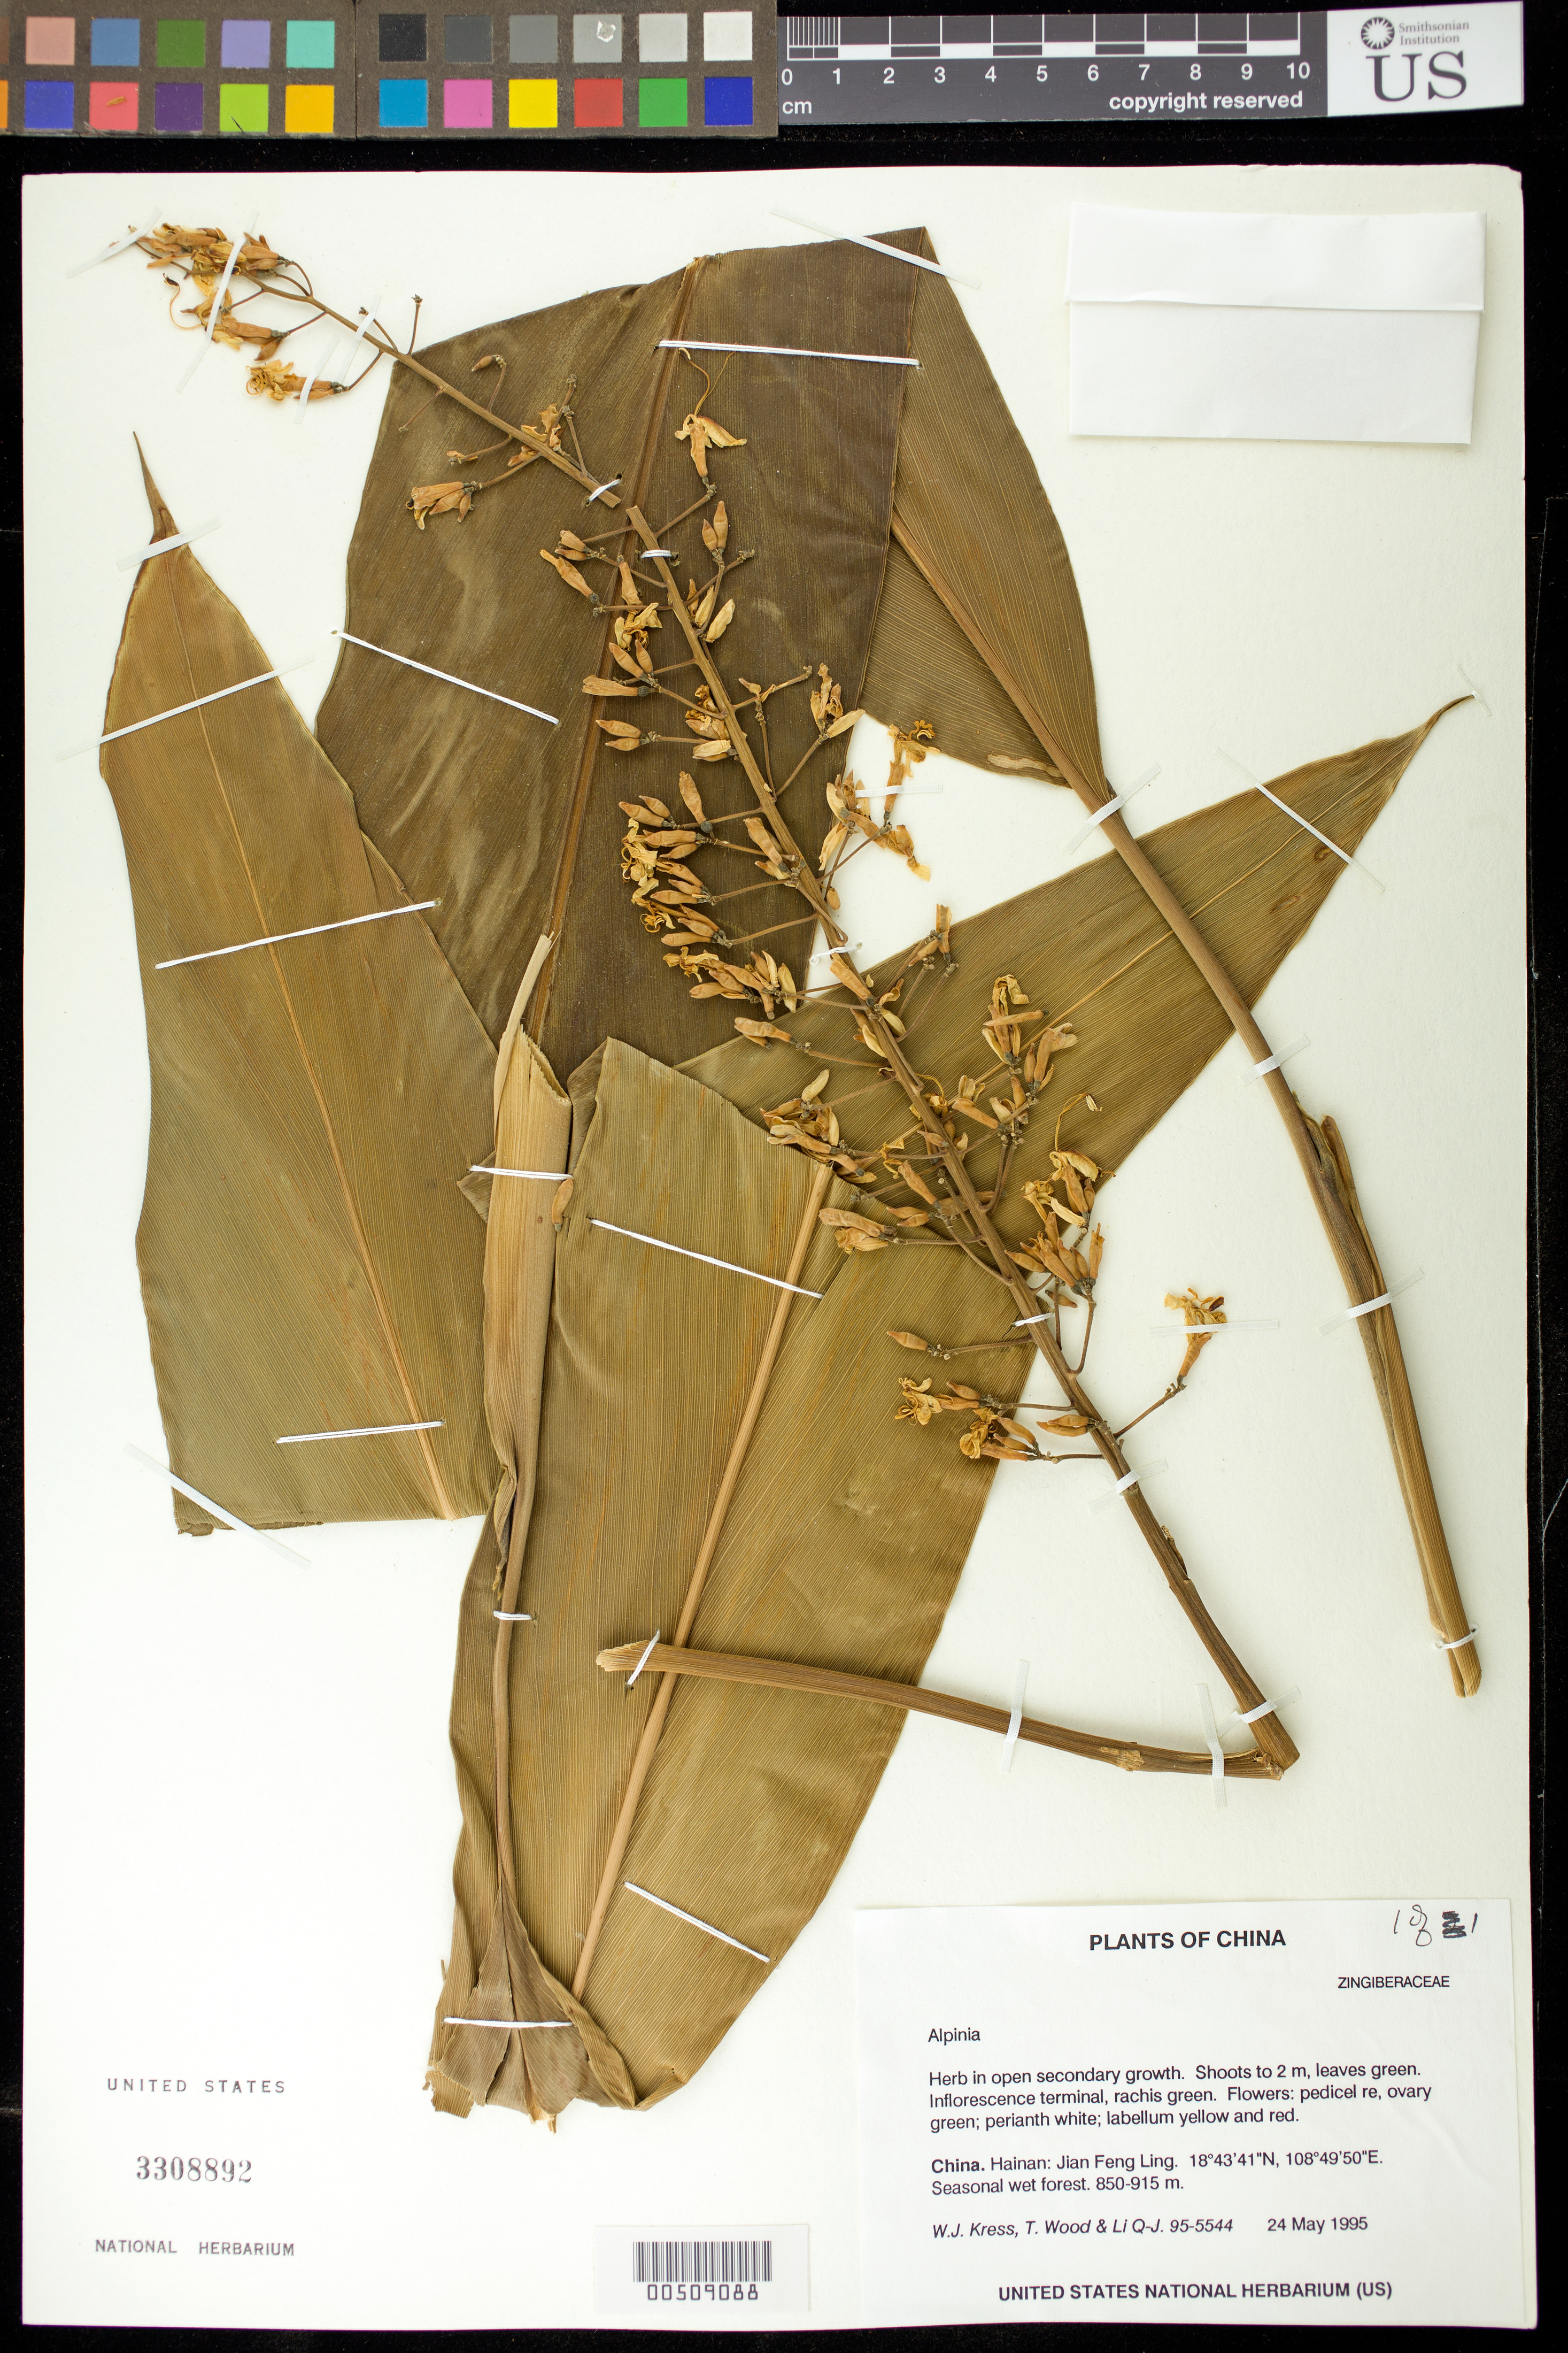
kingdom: Plantae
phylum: Tracheophyta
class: Liliopsida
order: Zingiberales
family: Zingiberaceae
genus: Alpinia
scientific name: Alpinia sp.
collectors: W. J. Kress, T. Wood & Q. J. Li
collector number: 95-5544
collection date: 1995-05-24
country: China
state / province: Hainan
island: Hainan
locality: Jian Feng Ling. Seasonal wet forest.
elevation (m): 850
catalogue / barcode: US 3308892